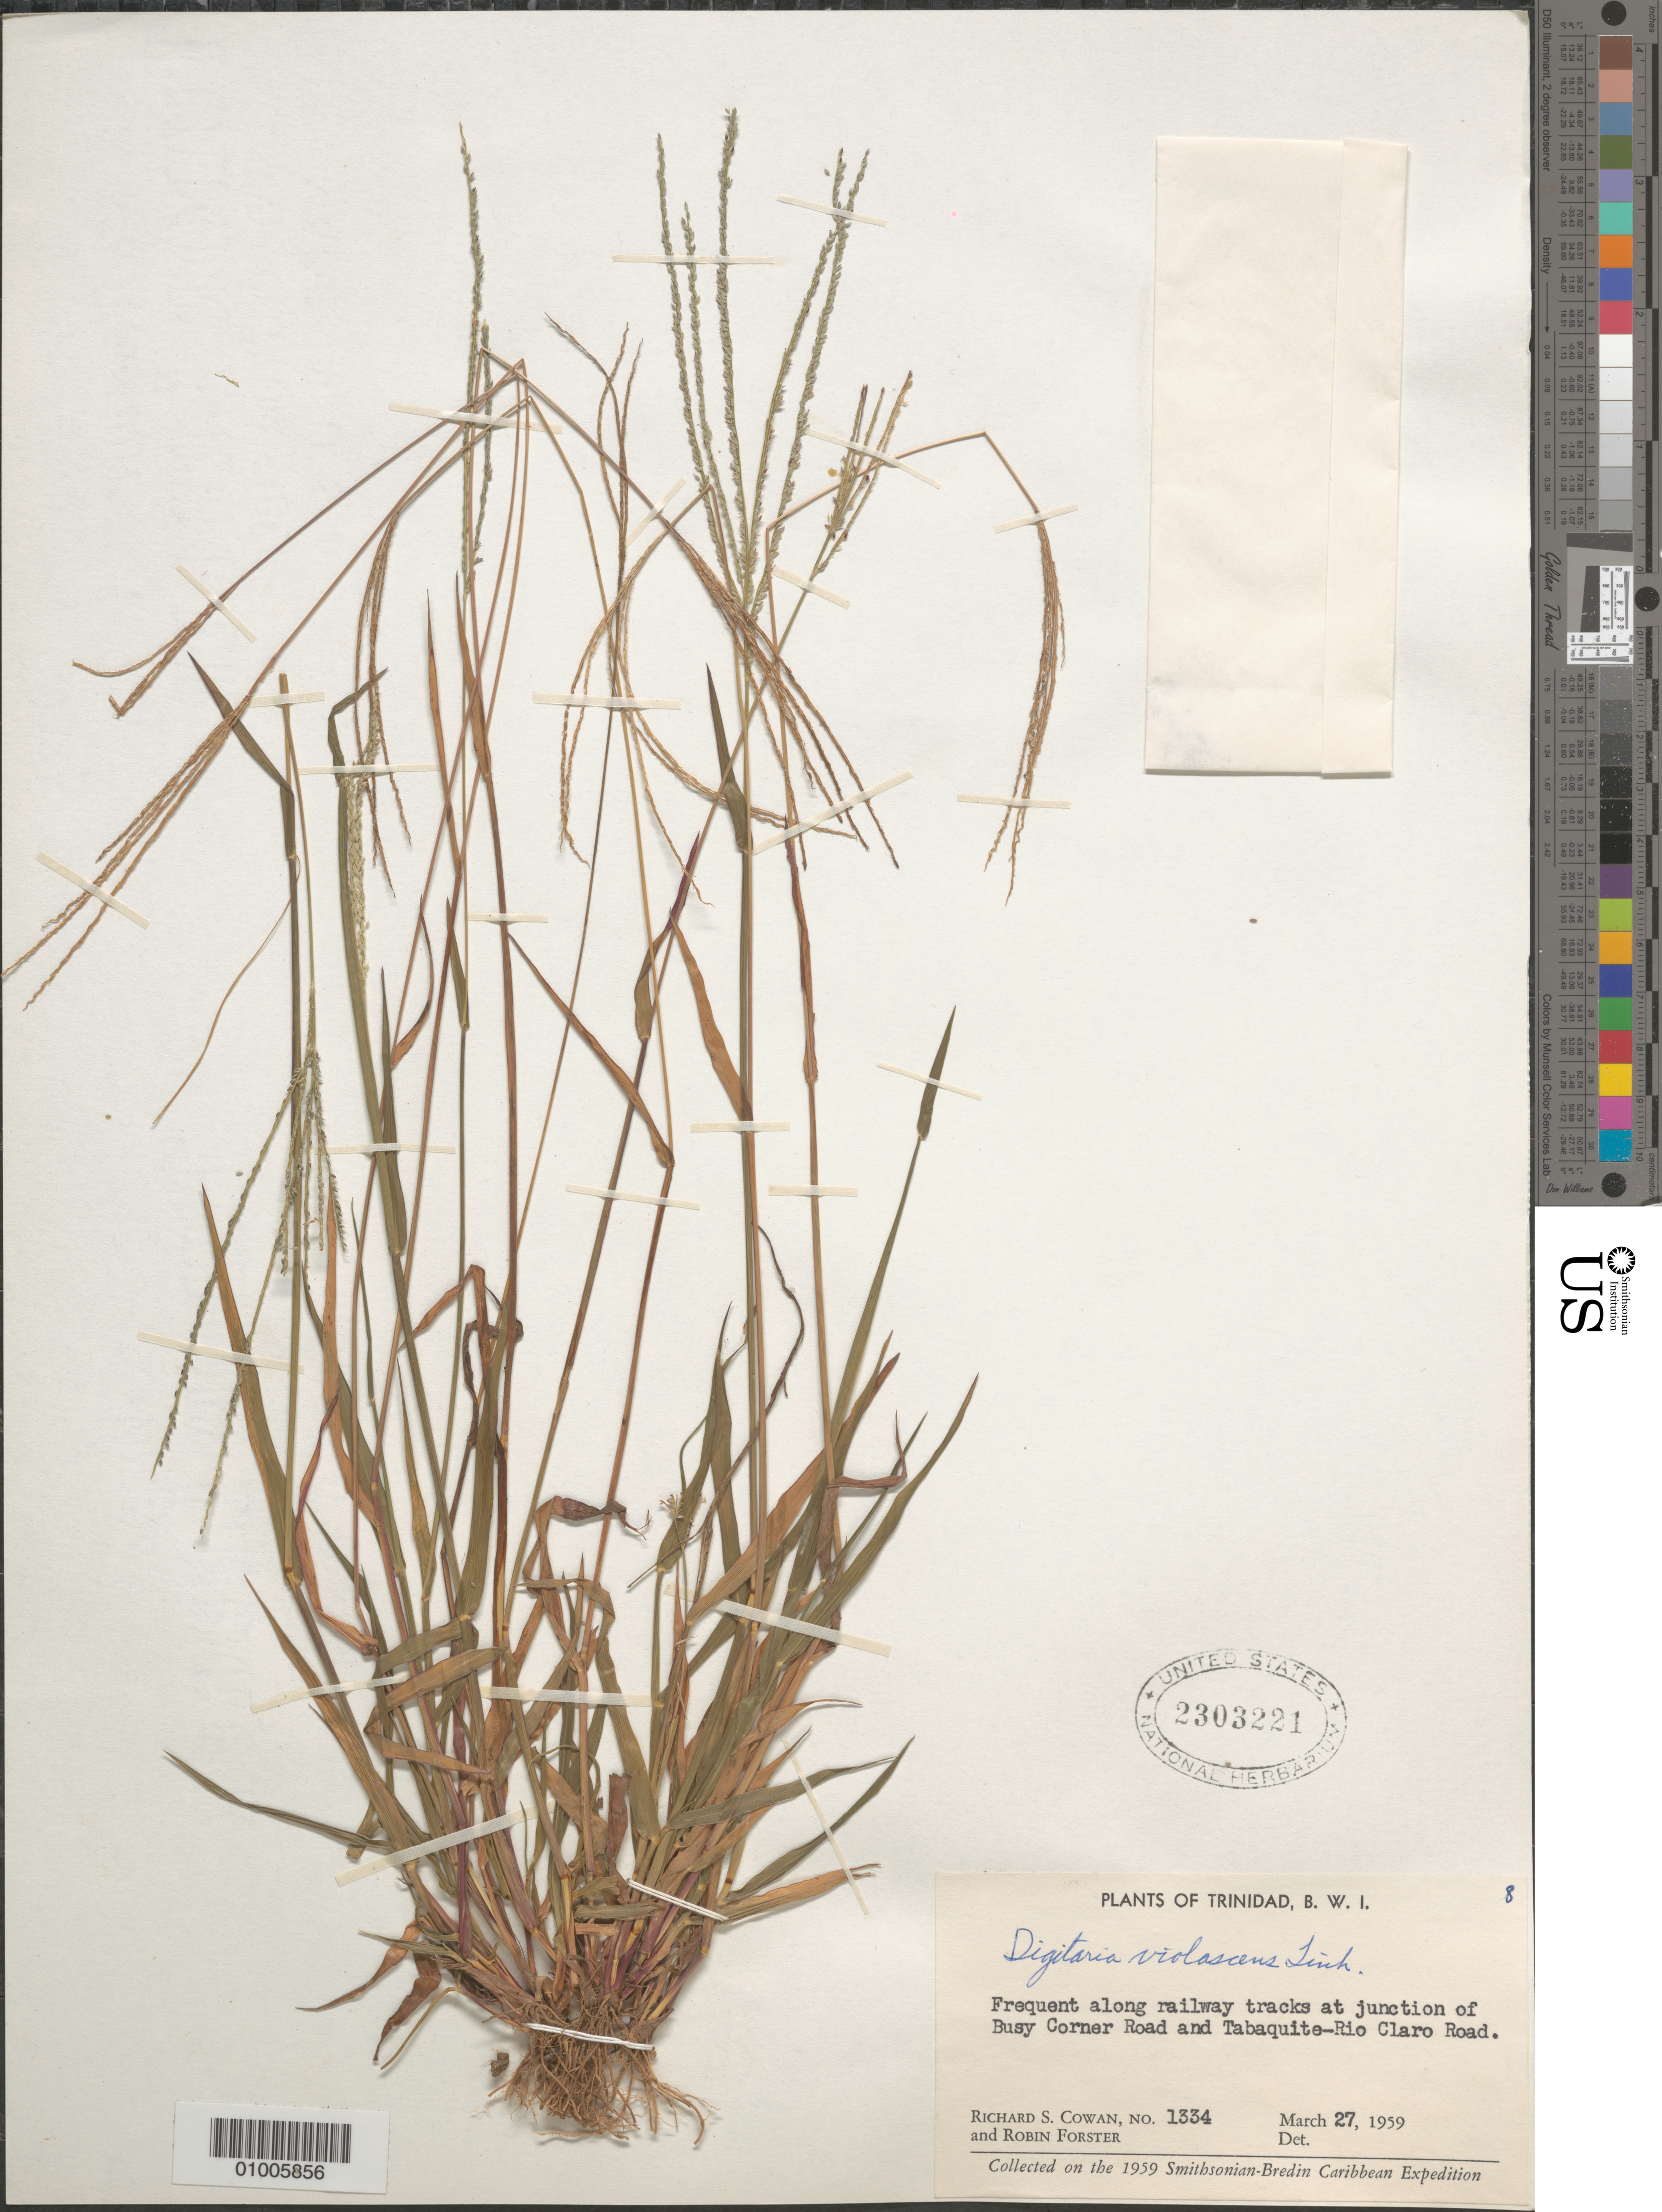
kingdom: Plantae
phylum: Tracheophyta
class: Liliopsida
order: Poales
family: Poaceae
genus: Digitaria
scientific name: Digitaria violascens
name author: Link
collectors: R. S. Cowan & R. Forster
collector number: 1334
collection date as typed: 27 Mar 1959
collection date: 1959-03-27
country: Trinidad and Tobago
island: Trinidad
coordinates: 0 N, 0 E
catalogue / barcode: US 2303221